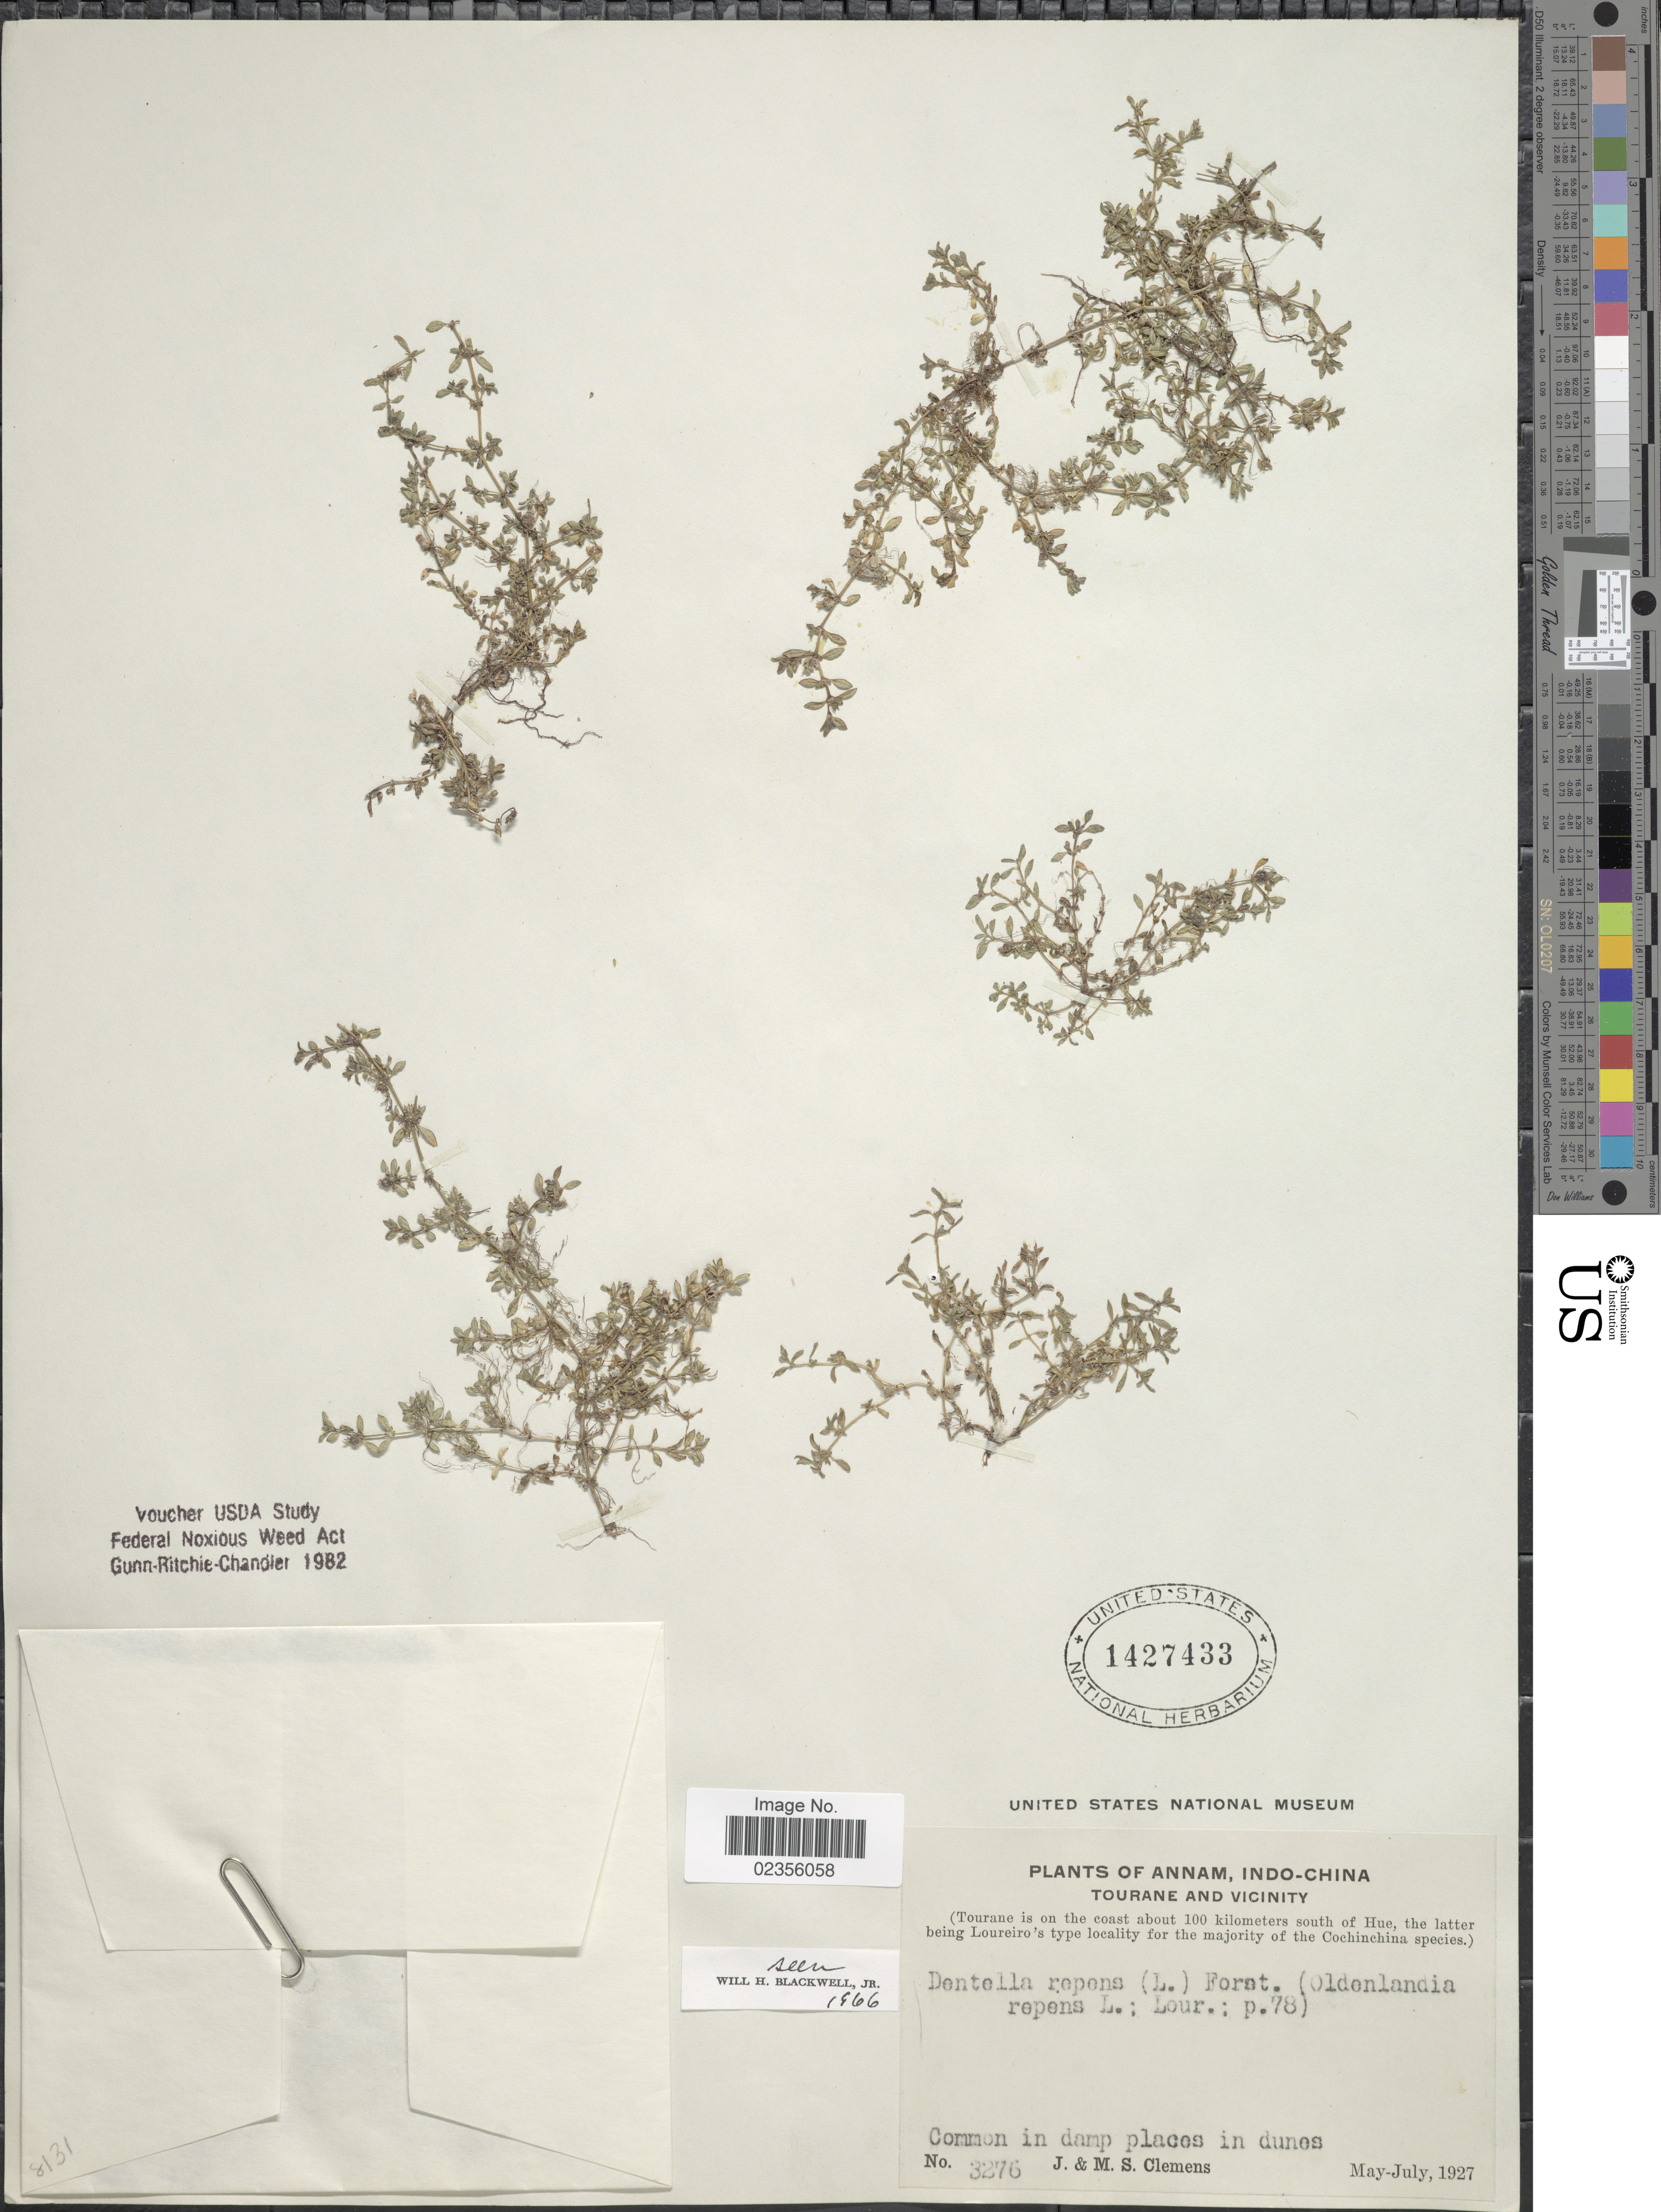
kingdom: Plantae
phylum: Tracheophyta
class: Magnoliopsida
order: Gentianales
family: Rubiaceae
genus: Dentella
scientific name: Dentella repens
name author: J.R. Forst. & G. Forst.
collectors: J. Clemens & M. S. Clemens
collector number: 3276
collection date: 1927-05/1927-07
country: Vietnam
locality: Annam, Indo-China. Tourane and vicinity. (Tourane is on the coast about 100 kilometers south of Hue, the latter being Loureiro's type locality)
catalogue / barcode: US 1427433